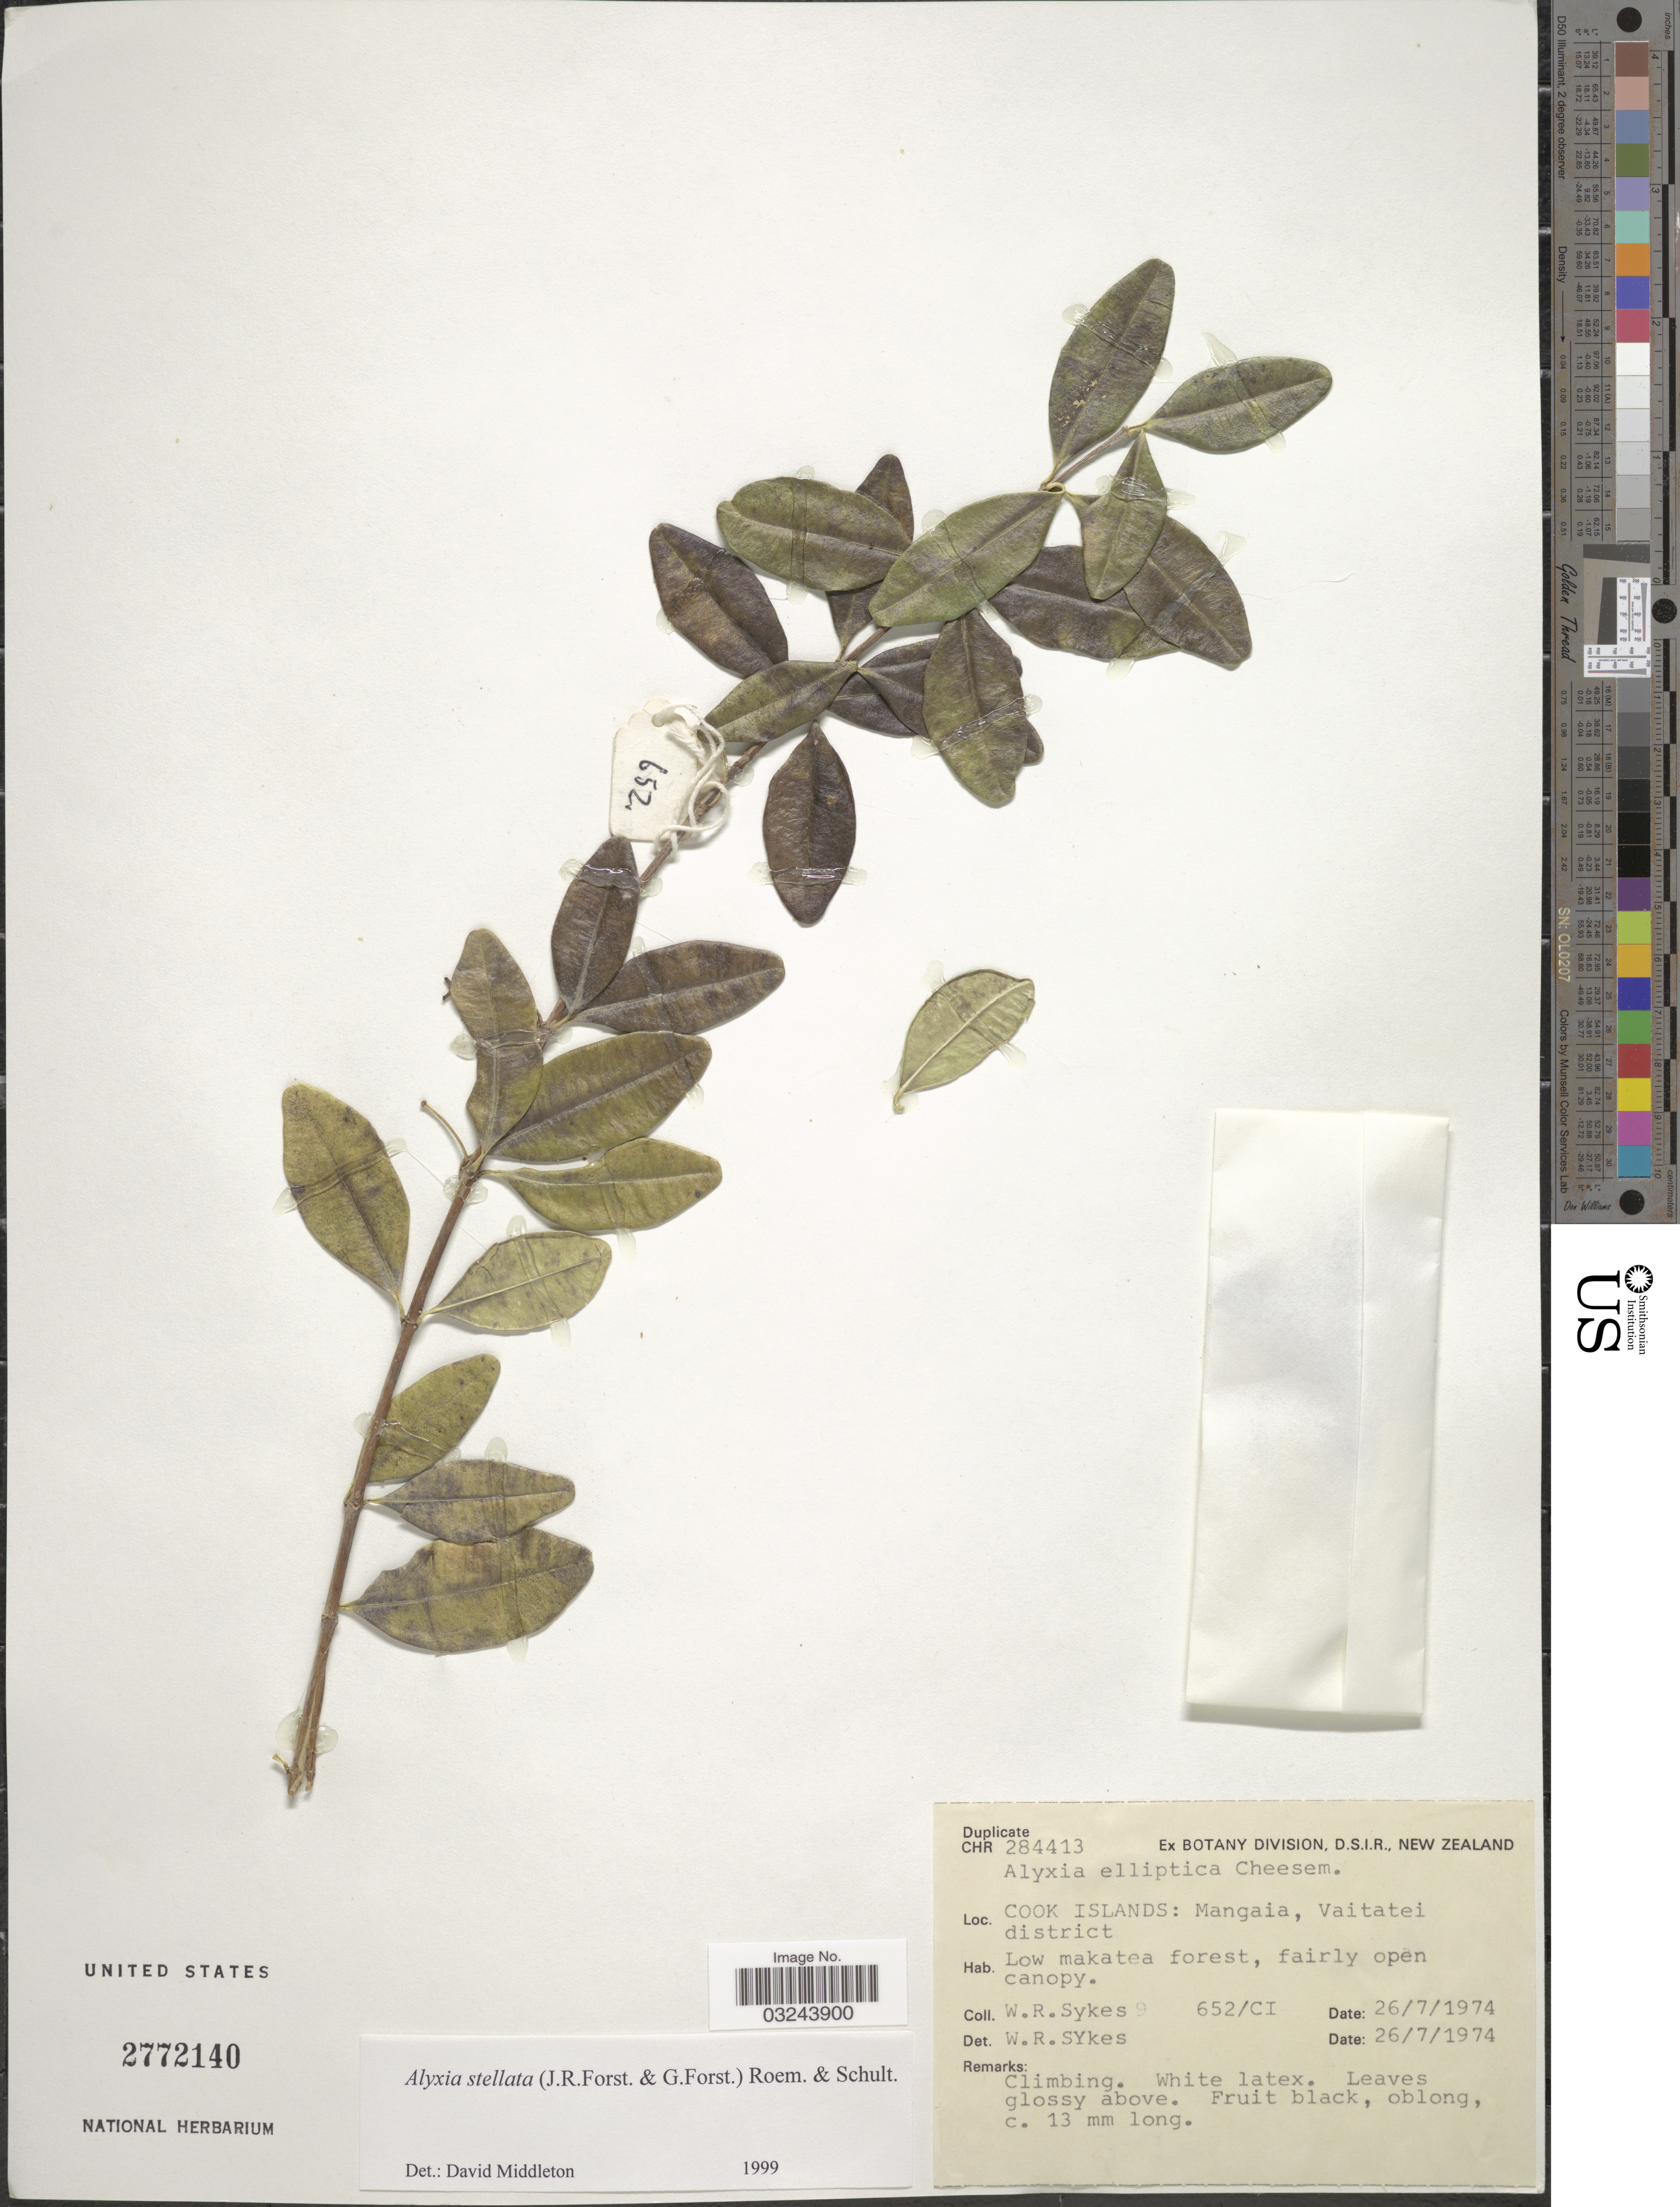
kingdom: Plantae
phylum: Tracheophyta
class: Magnoliopsida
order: Gentianales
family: Apocynaceae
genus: Alyxia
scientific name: Alyxia stellata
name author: (J.R. Forst. & G. Forst.) Roem. & Schult.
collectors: W. R. Sykes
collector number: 952/CI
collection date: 1974-07-26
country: Cook Islands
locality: Mangaia, Vaitatei district.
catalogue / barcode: US 2772140